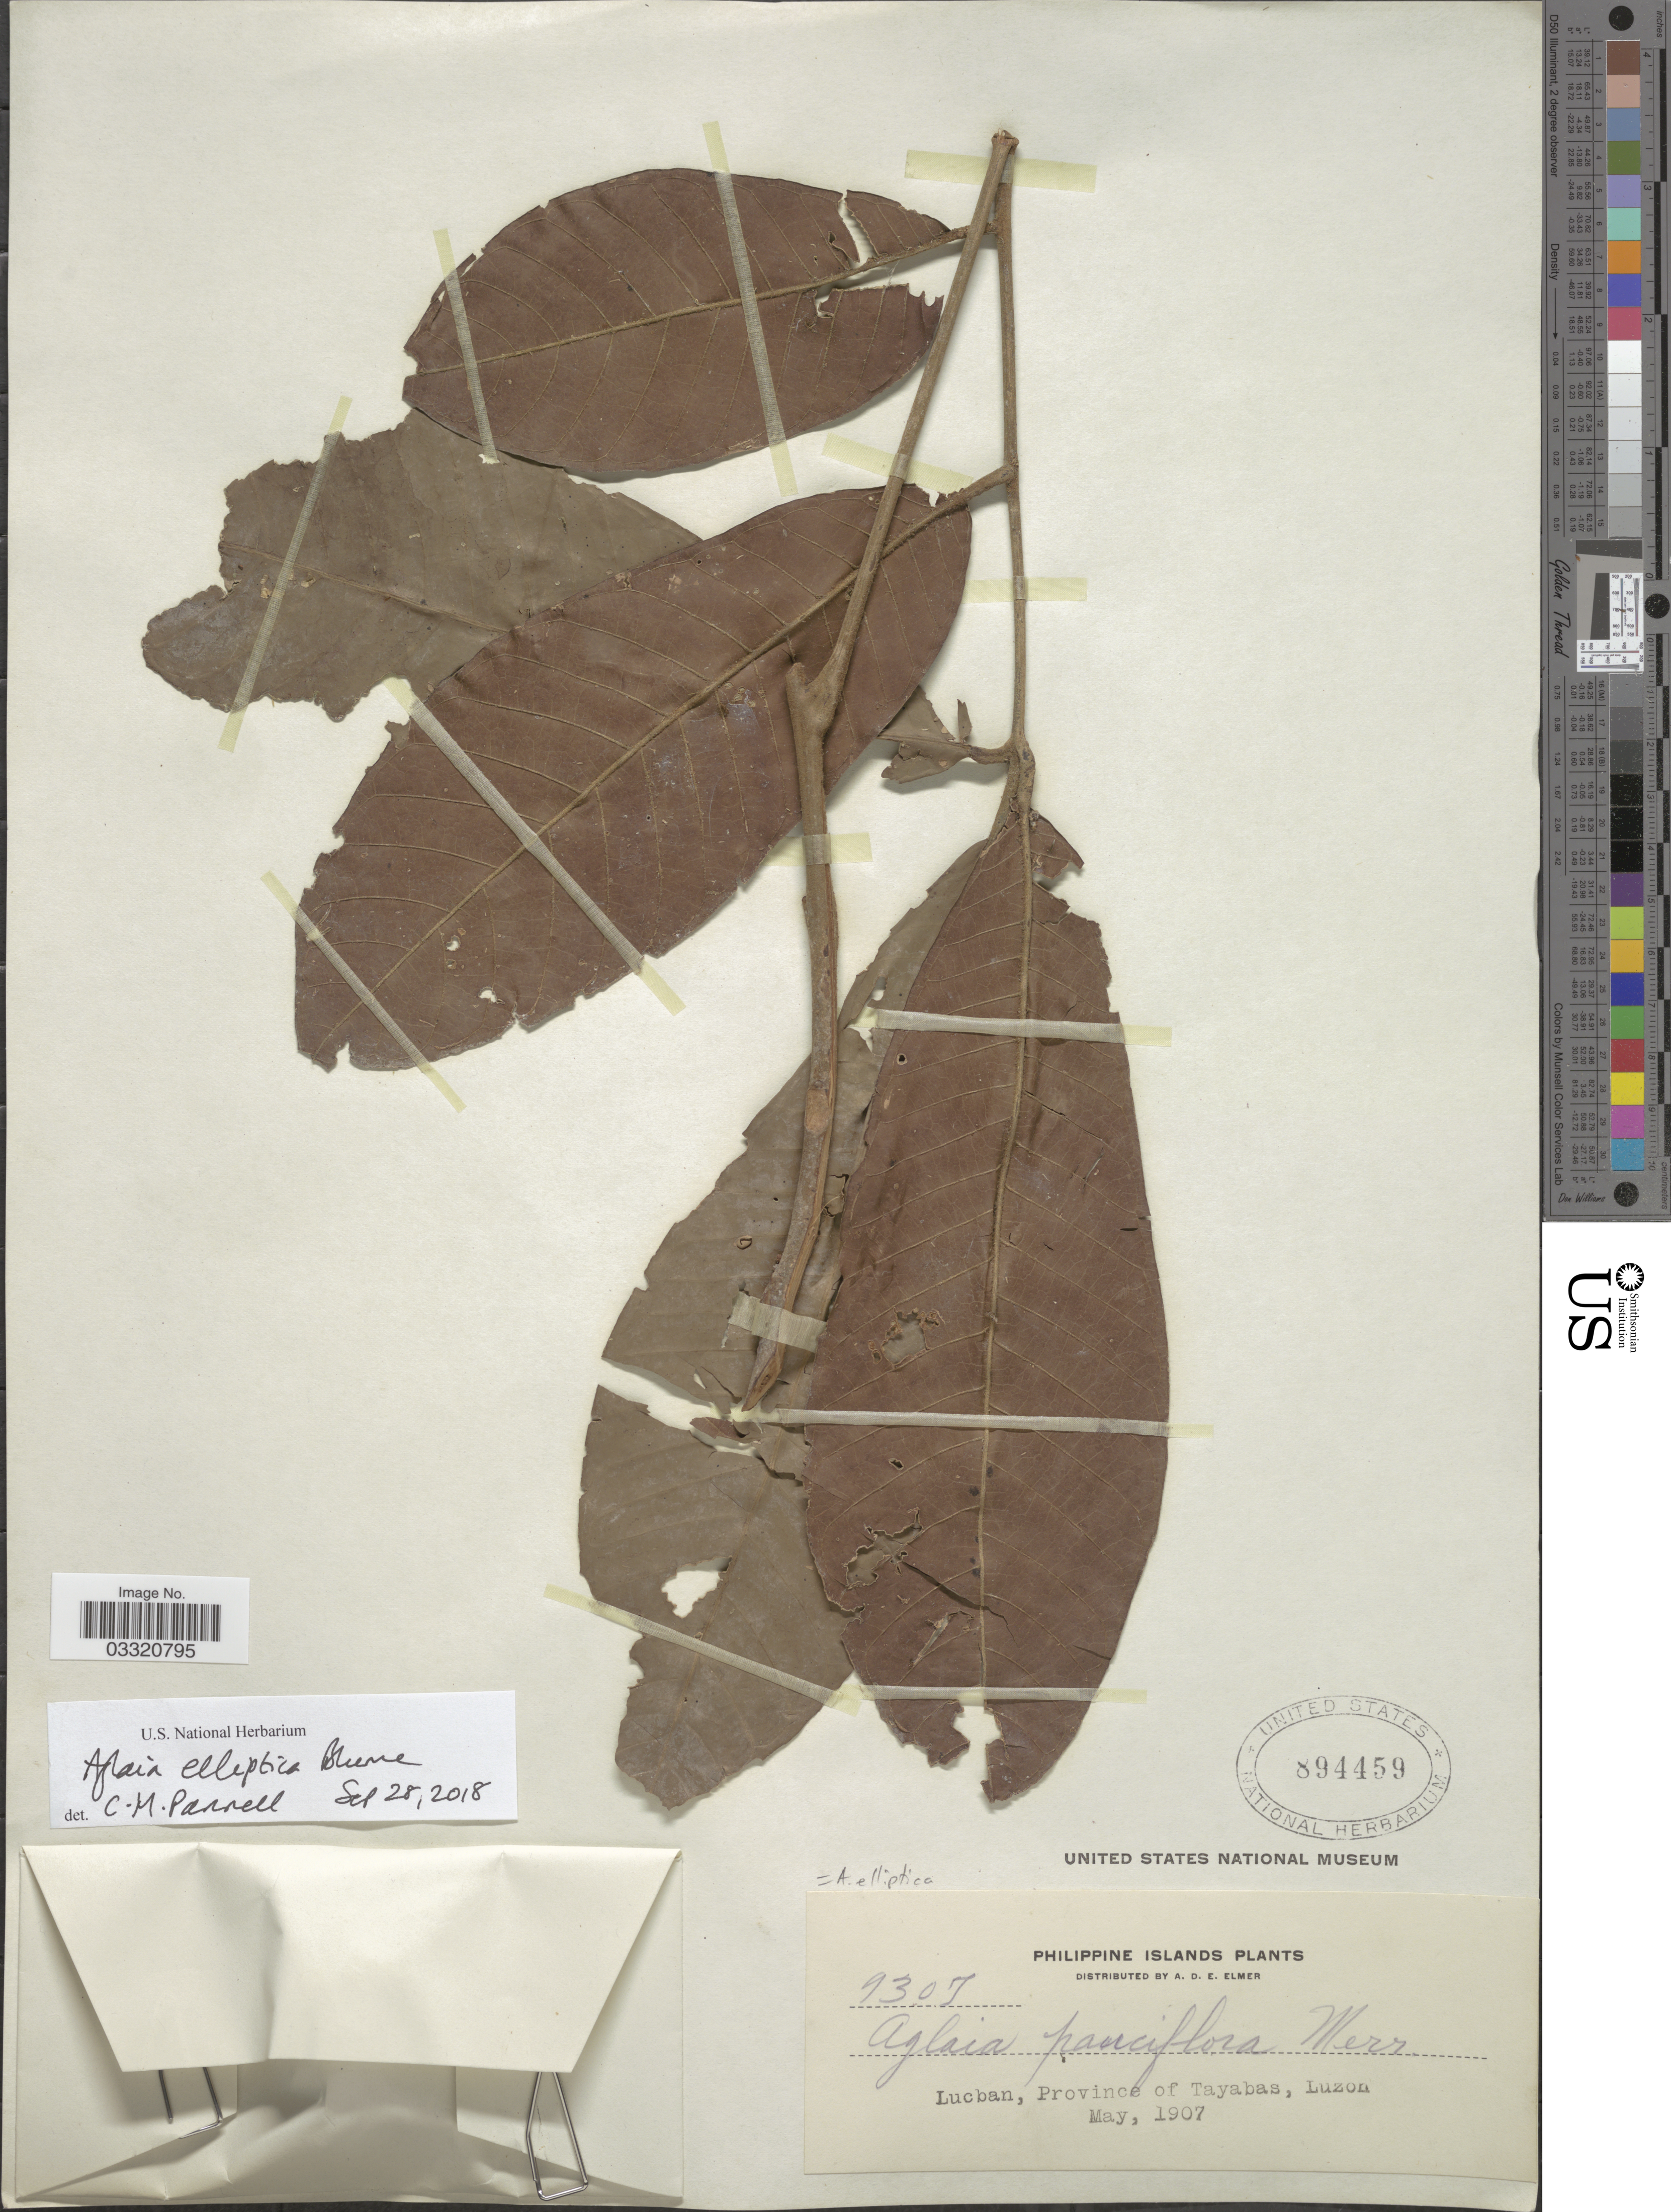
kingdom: Plantae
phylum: Tracheophyta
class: Magnoliopsida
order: Sapindales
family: Meliaceae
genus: Aglaia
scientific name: Aglaia elliptica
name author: Blume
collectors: A. D. E. Elmer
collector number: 9307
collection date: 1907-05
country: Philippines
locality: Lucban, Province of Tayabas, Luzon.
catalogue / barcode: US 894459